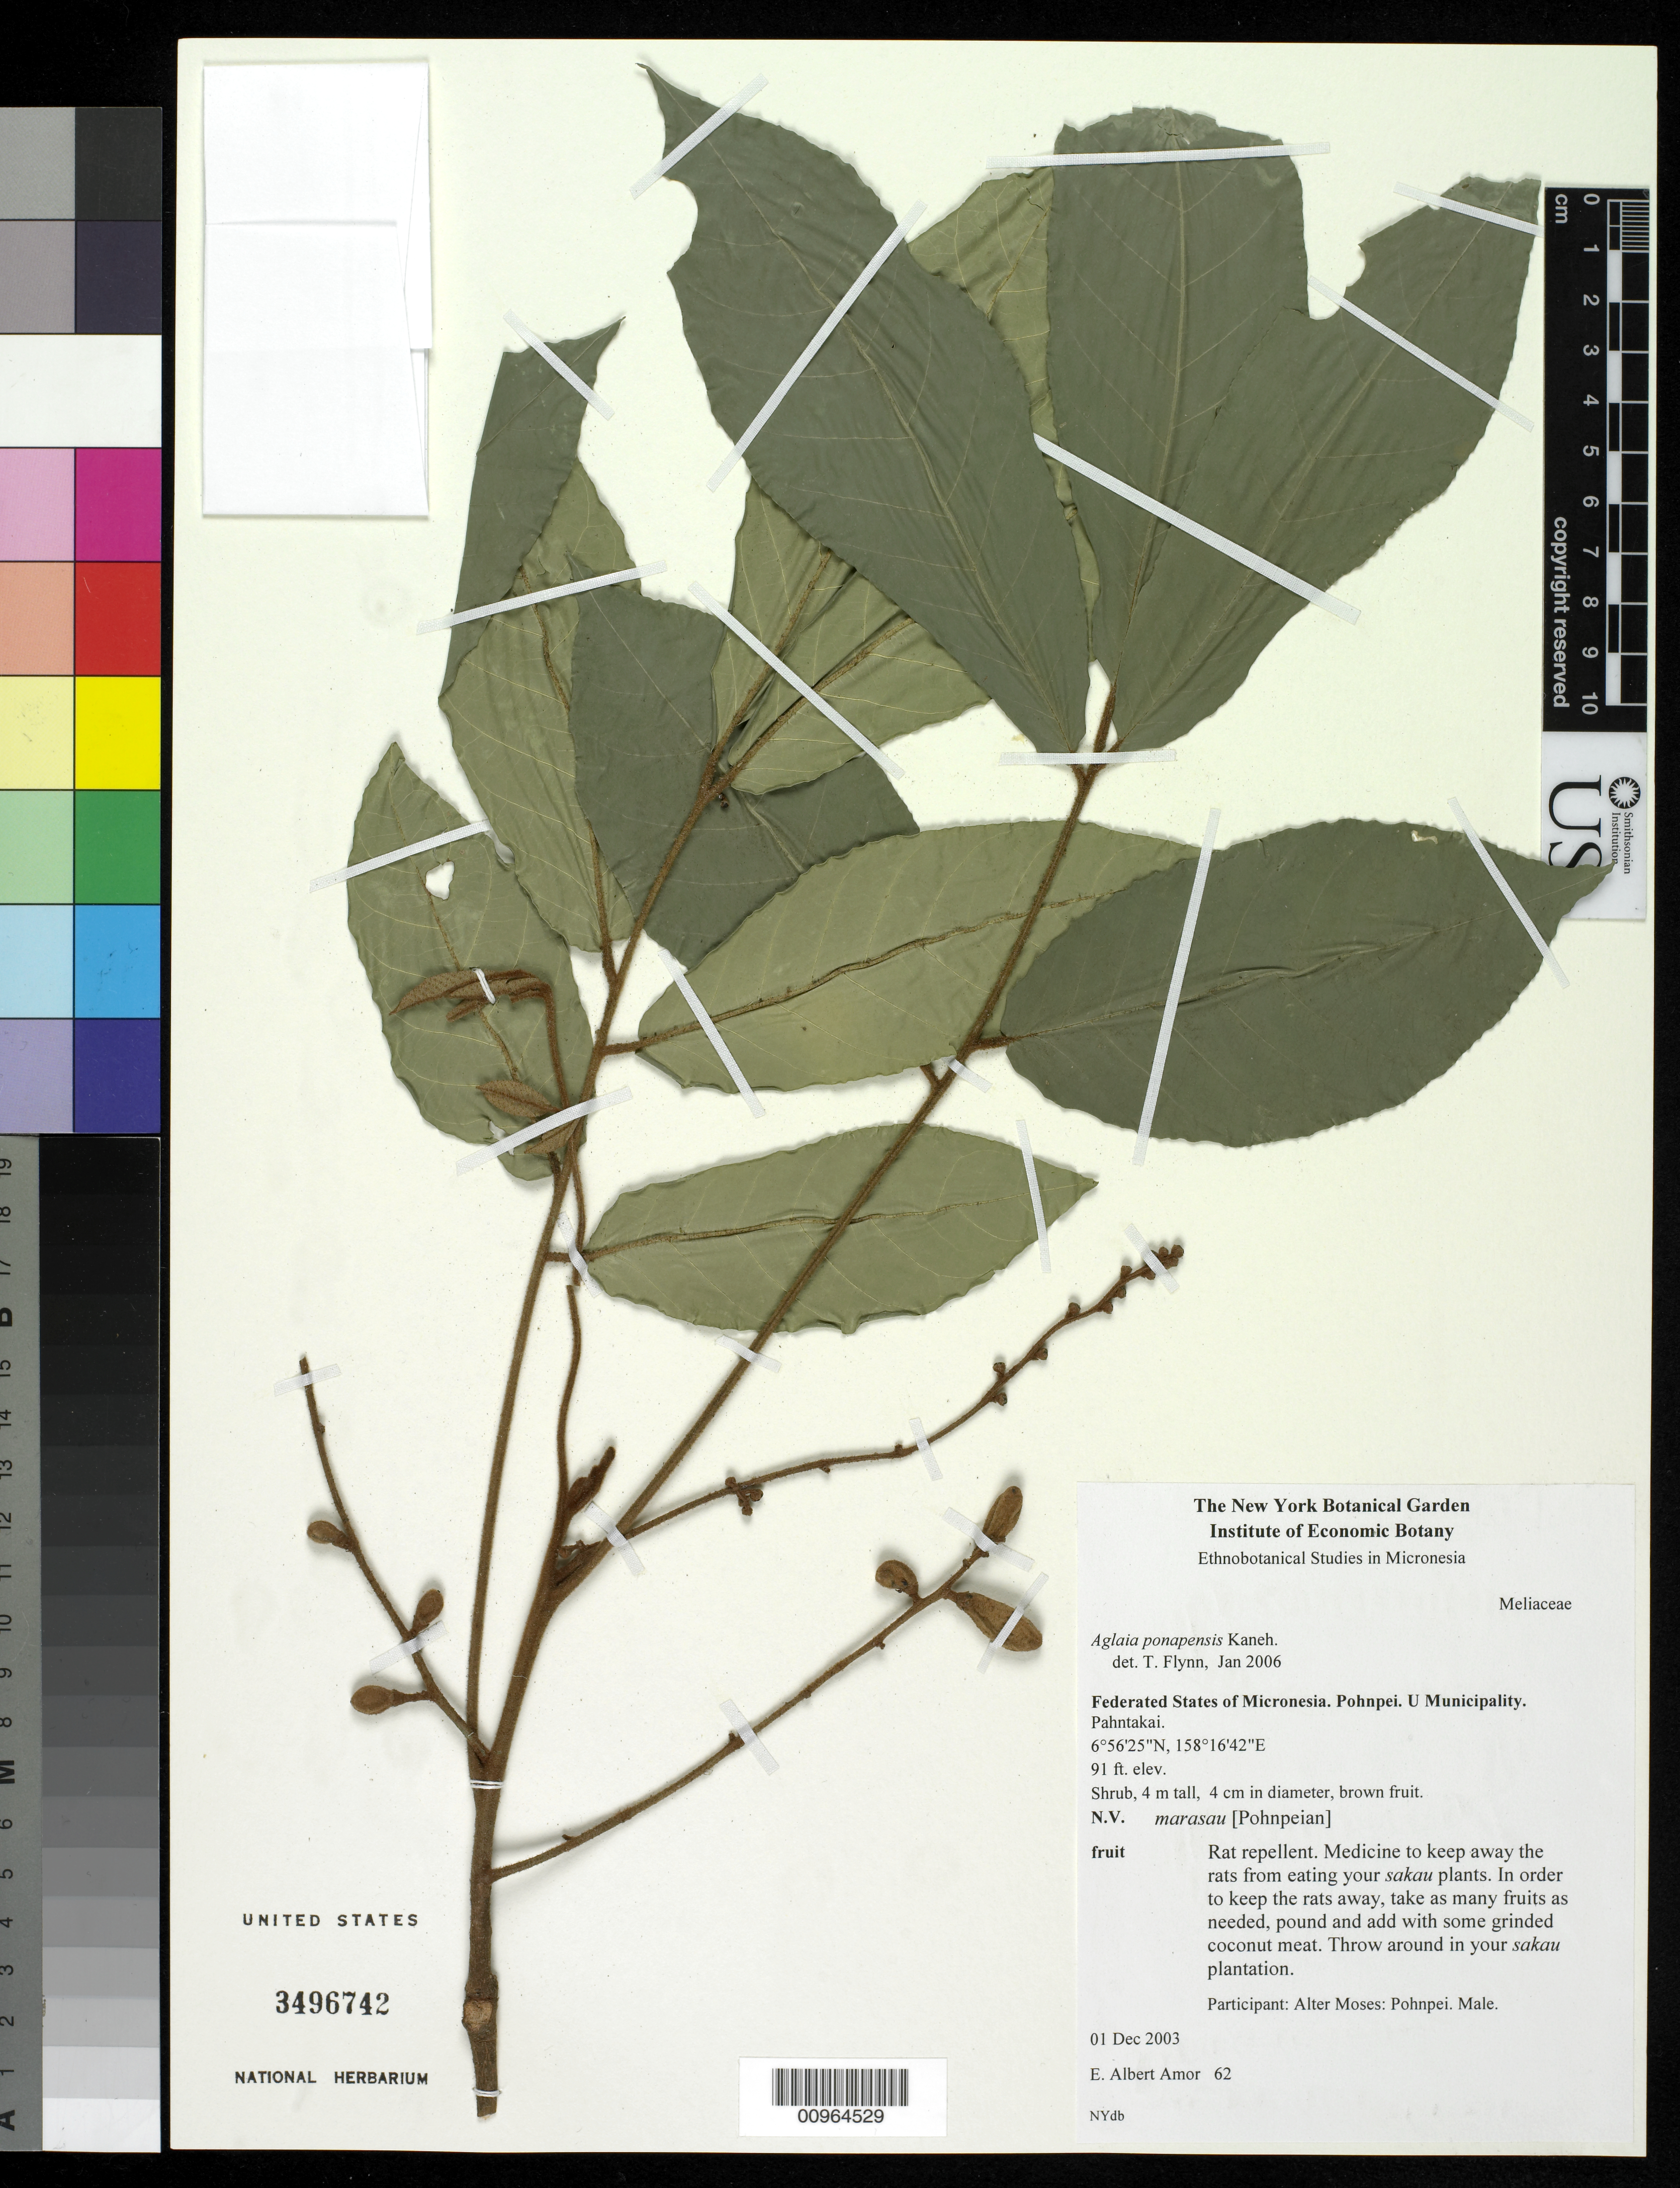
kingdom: Plantae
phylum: Tracheophyta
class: Magnoliopsida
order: Sapindales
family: Meliaceae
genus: Aglaia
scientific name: Aglaia mariannensis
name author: Merr.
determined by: Pannell, C. M.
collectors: E. A. Amor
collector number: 62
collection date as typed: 01 Dec 2003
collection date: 2003-12-01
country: Micronesia, Federated States of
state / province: Pohnpei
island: Pohnpei [Ponape]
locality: Pahntakai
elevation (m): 28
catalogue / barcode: US 3496742